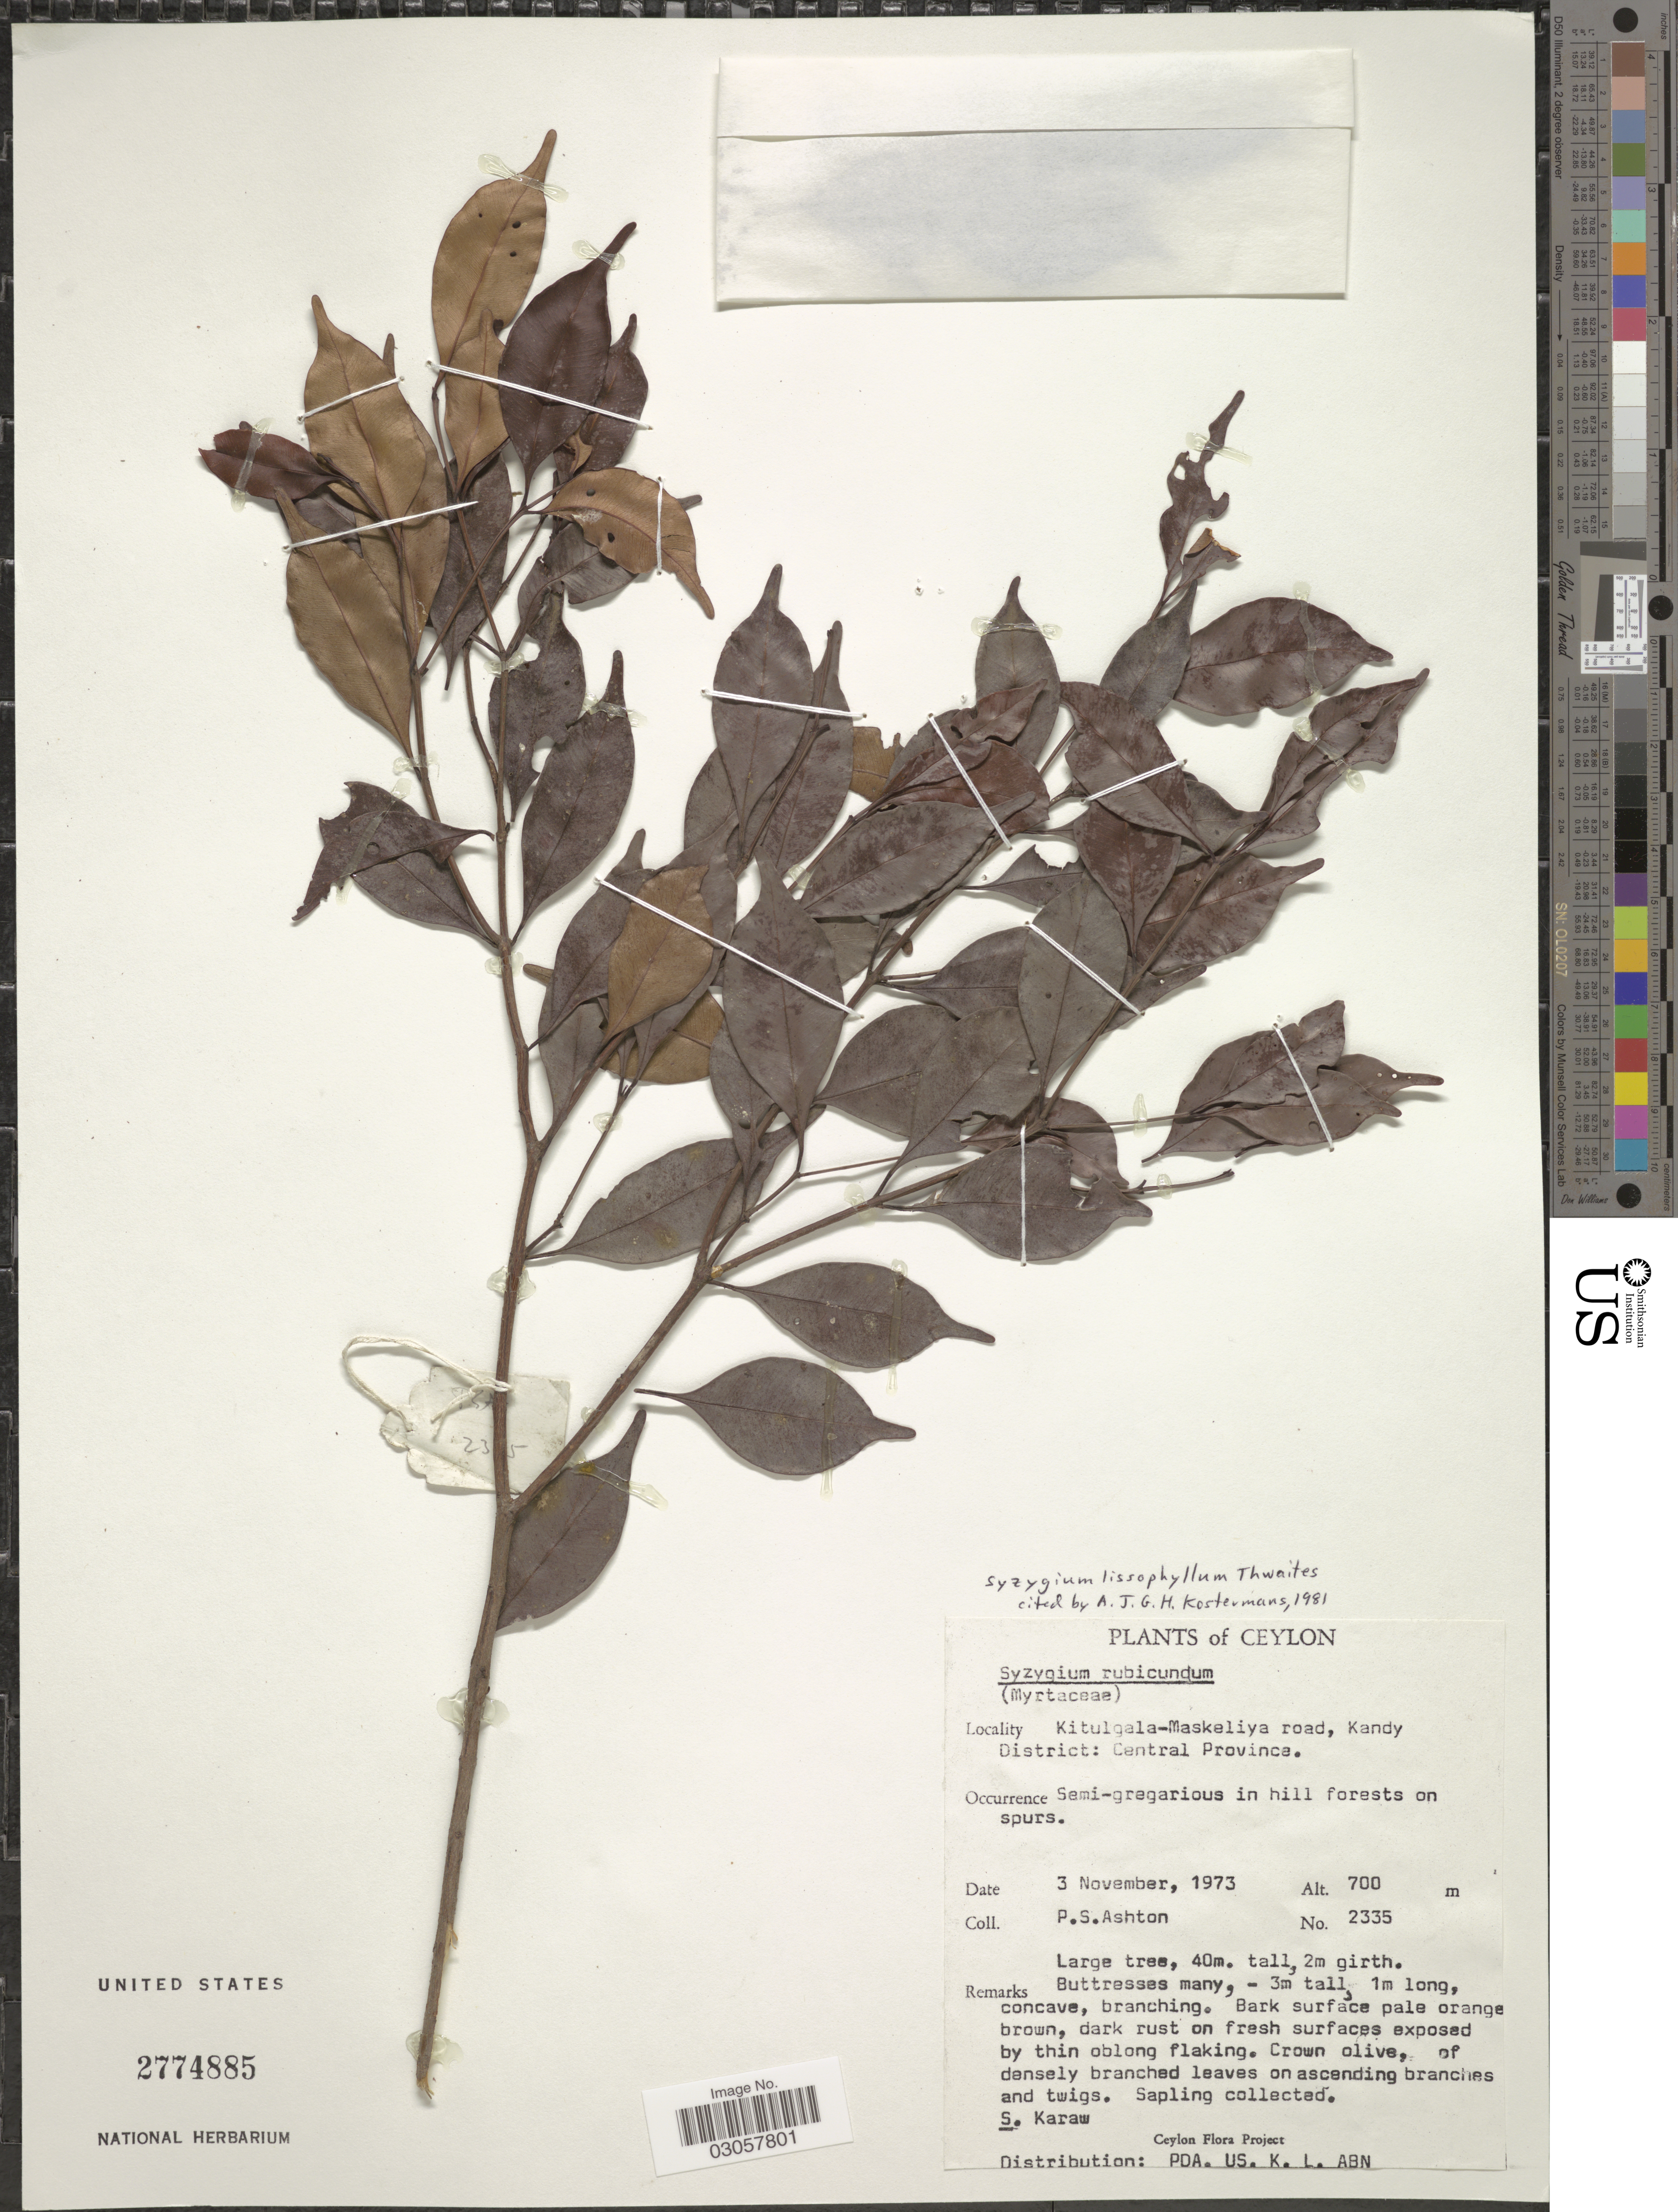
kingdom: Plantae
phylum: Tracheophyta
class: Magnoliopsida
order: Myrtales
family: Myrtaceae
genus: Syzygium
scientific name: Syzygium lissophyllum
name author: Thwaites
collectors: P. S. Ashton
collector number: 2335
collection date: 1973-11-03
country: Sri Lanka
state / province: Central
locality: Ceylon. Kitulgala-Maskeliya road, Kandy District.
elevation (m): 700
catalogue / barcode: US 2774885